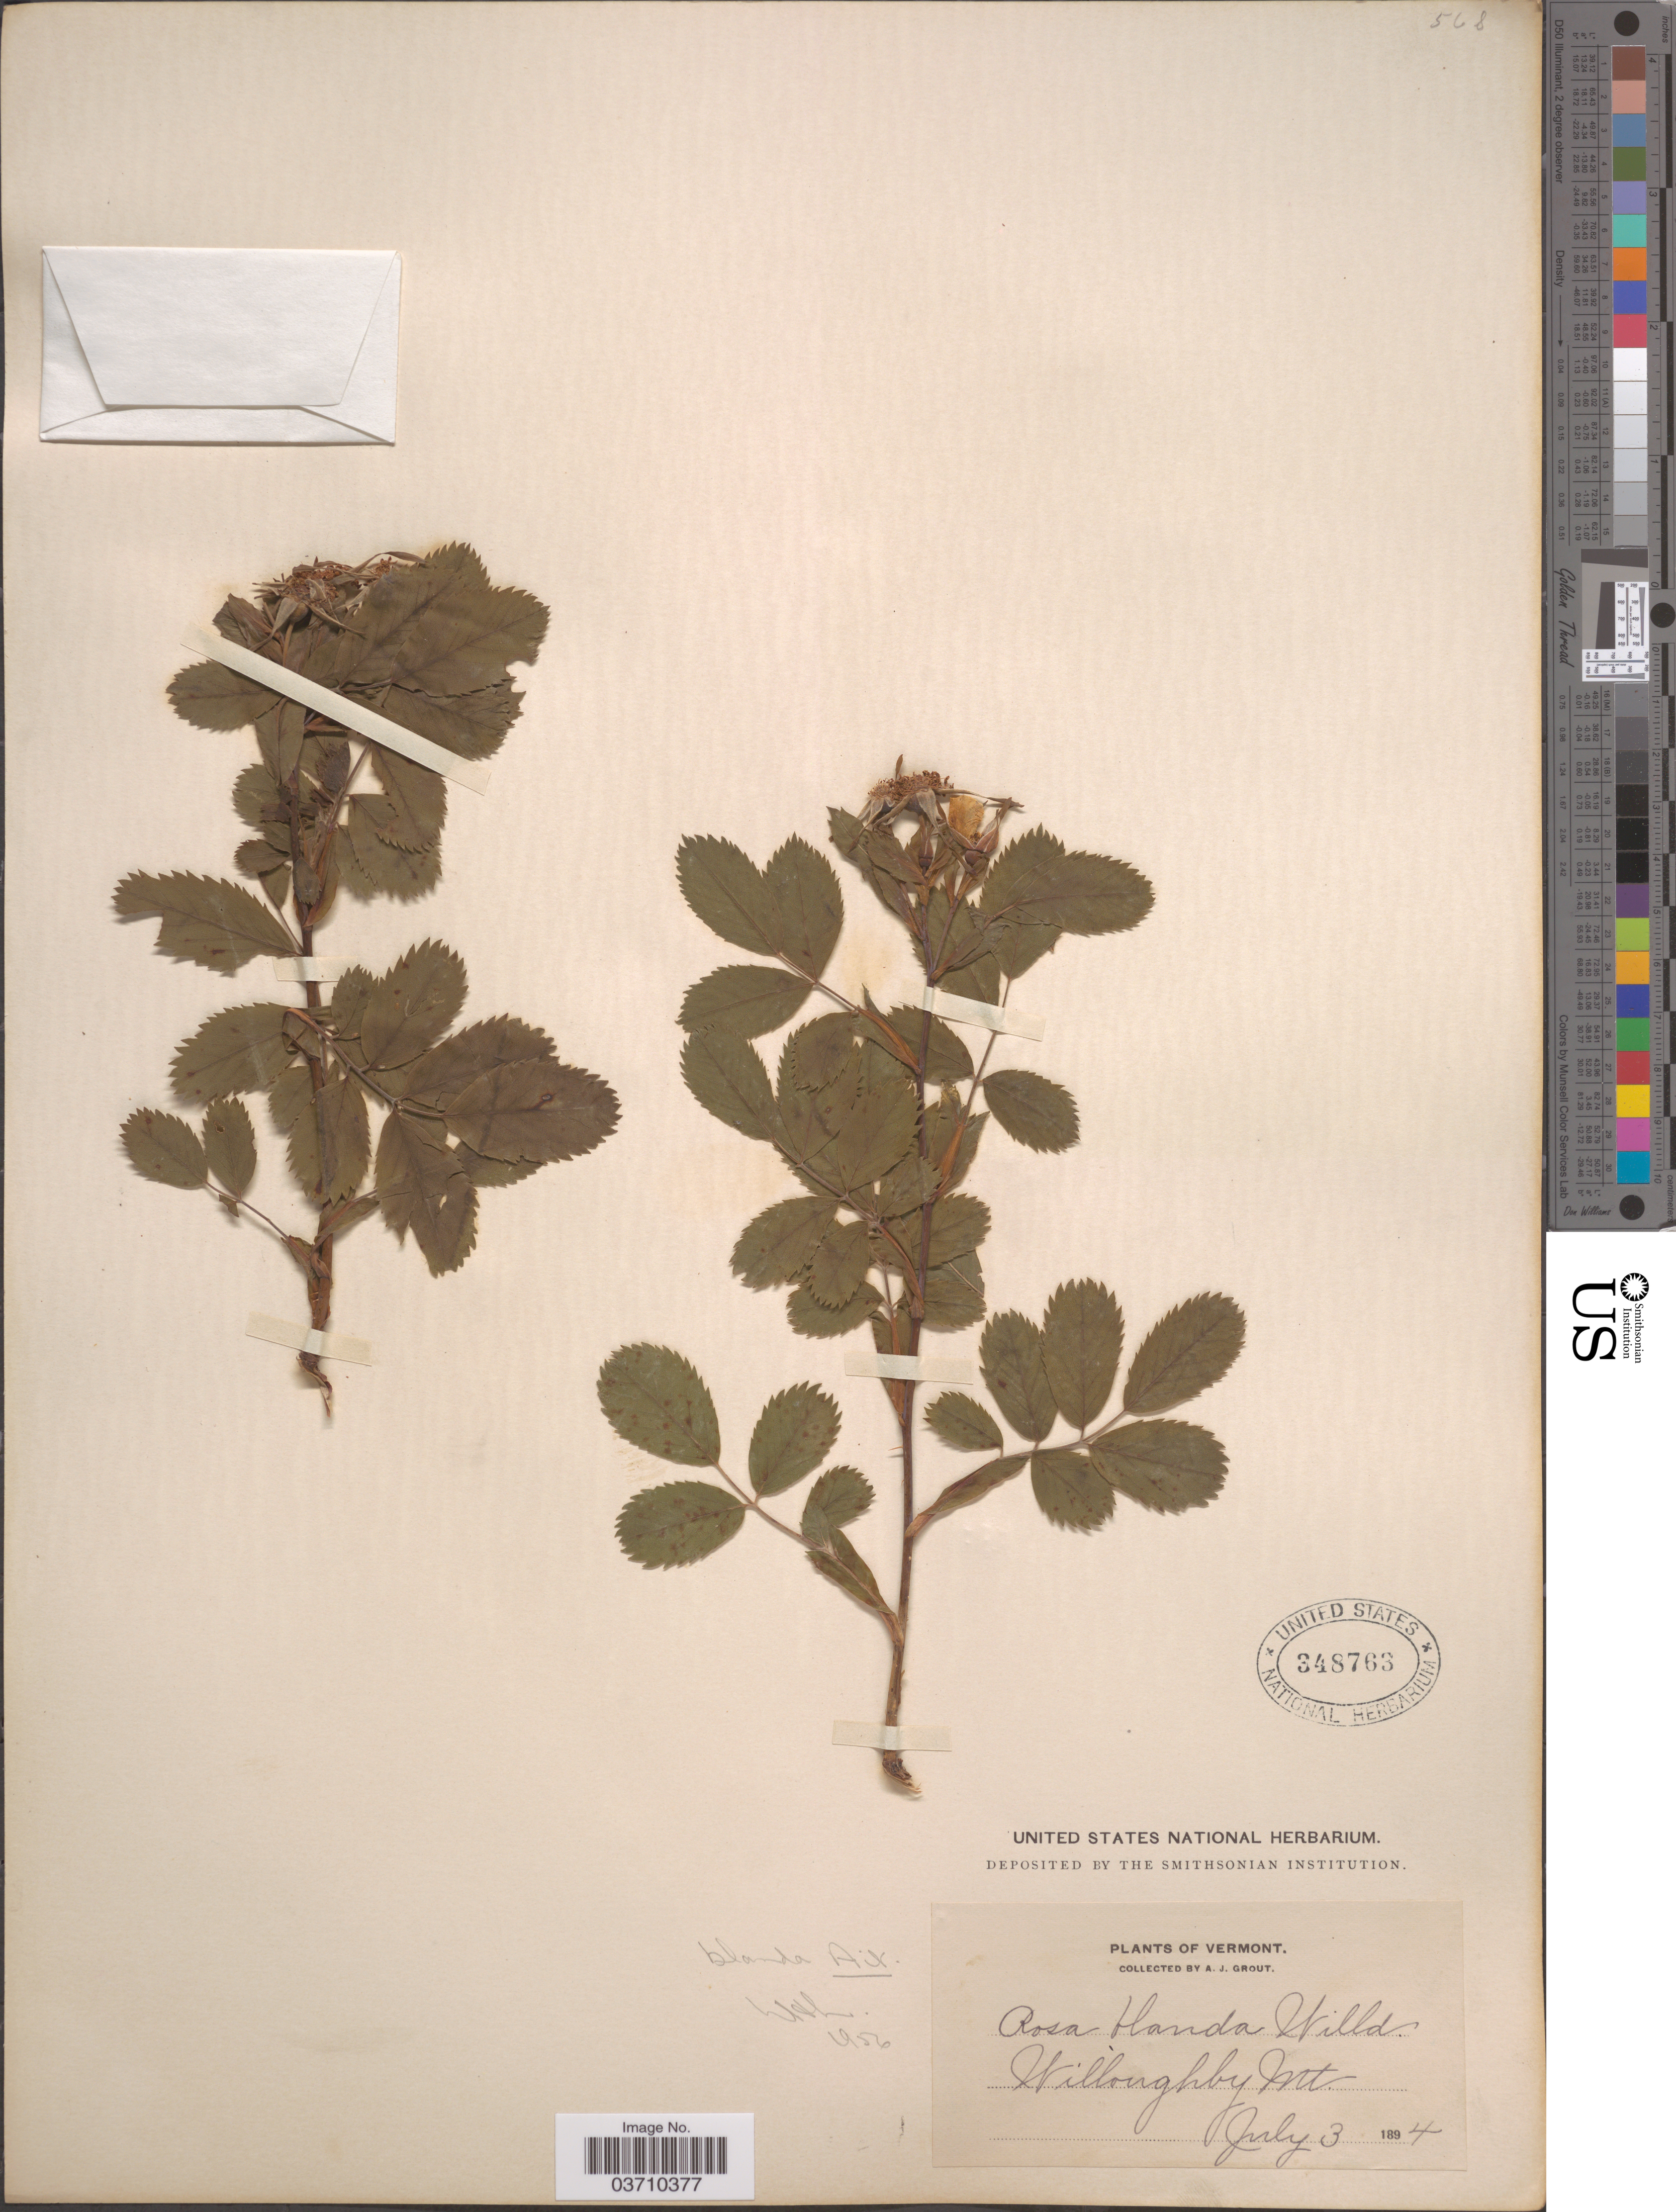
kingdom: Plantae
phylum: Tracheophyta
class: Magnoliopsida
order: Rosales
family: Rosaceae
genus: Rosa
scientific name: Rosa blanda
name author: Aiton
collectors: A. J. Grout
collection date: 1894-07-03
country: United States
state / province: Vermont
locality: Willoughby Mt.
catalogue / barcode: US 348763